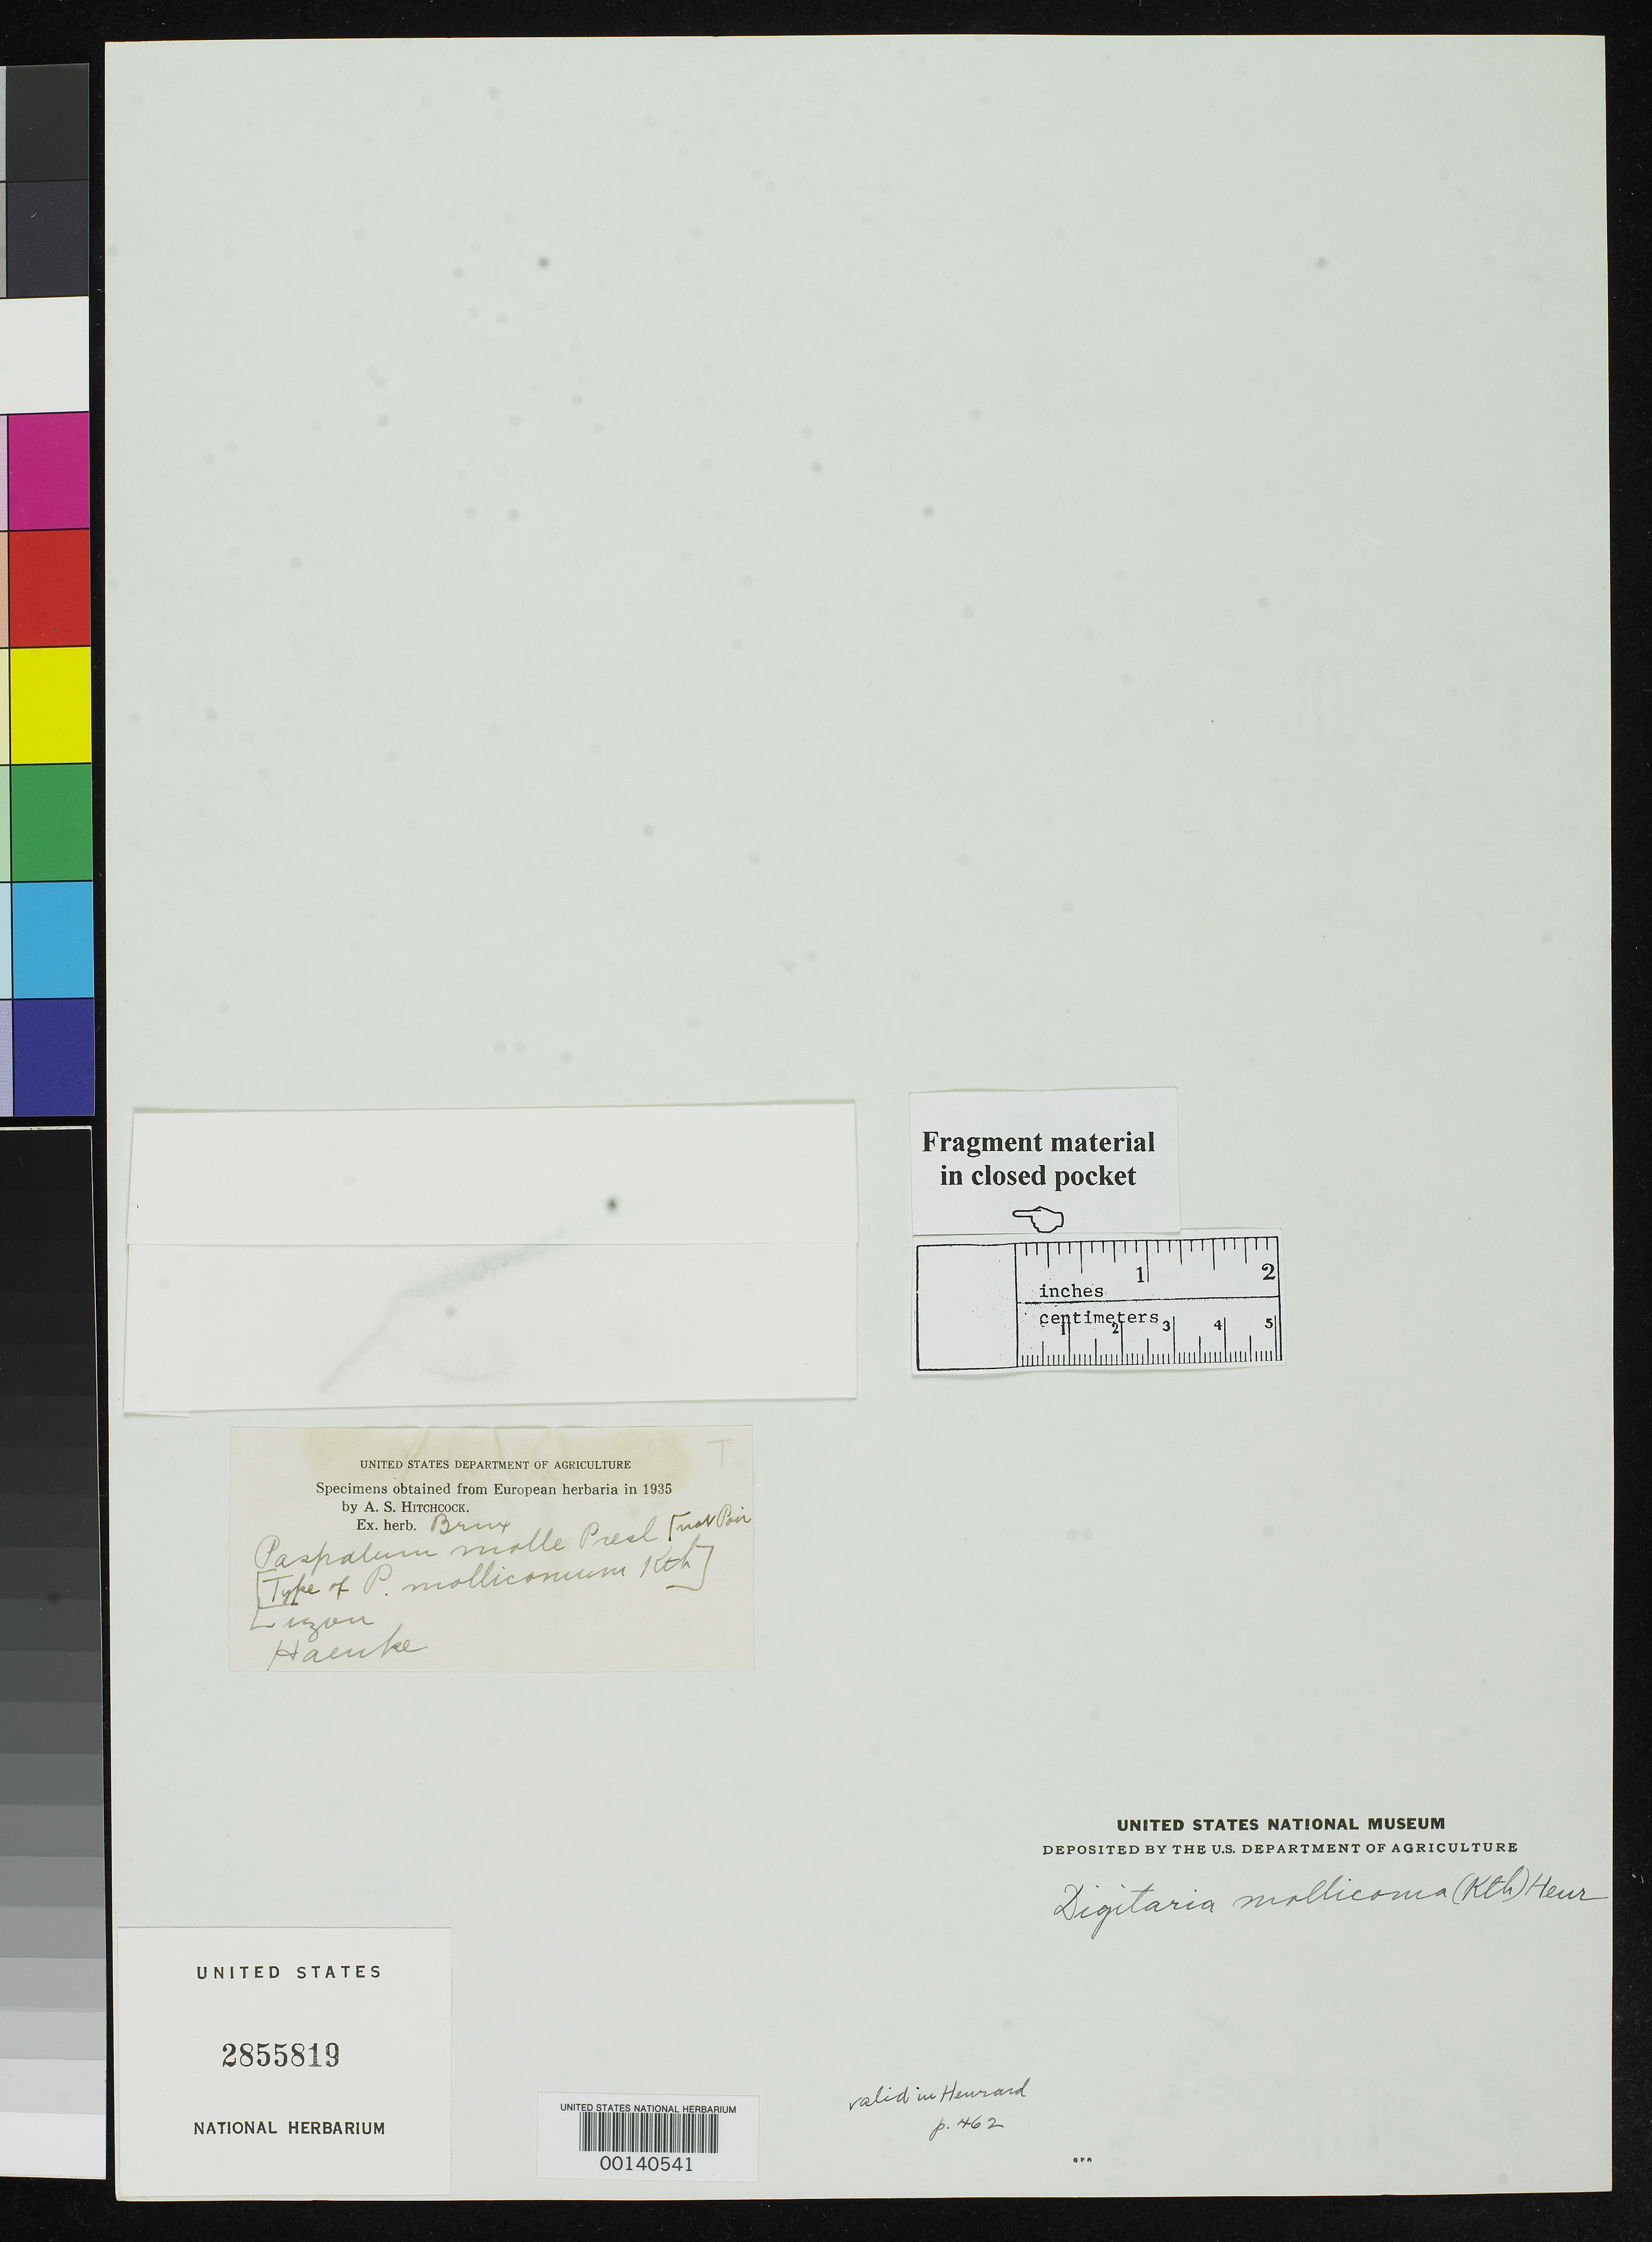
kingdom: Plantae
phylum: Tracheophyta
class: Liliopsida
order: Poales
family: Poaceae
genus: Paspalum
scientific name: Paspalum molle J. Presl, nom. illeg.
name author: J. Presl in C. Presl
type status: Type Collection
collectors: T. P. X. Haenke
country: Philippines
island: Luzon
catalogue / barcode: US 2855819